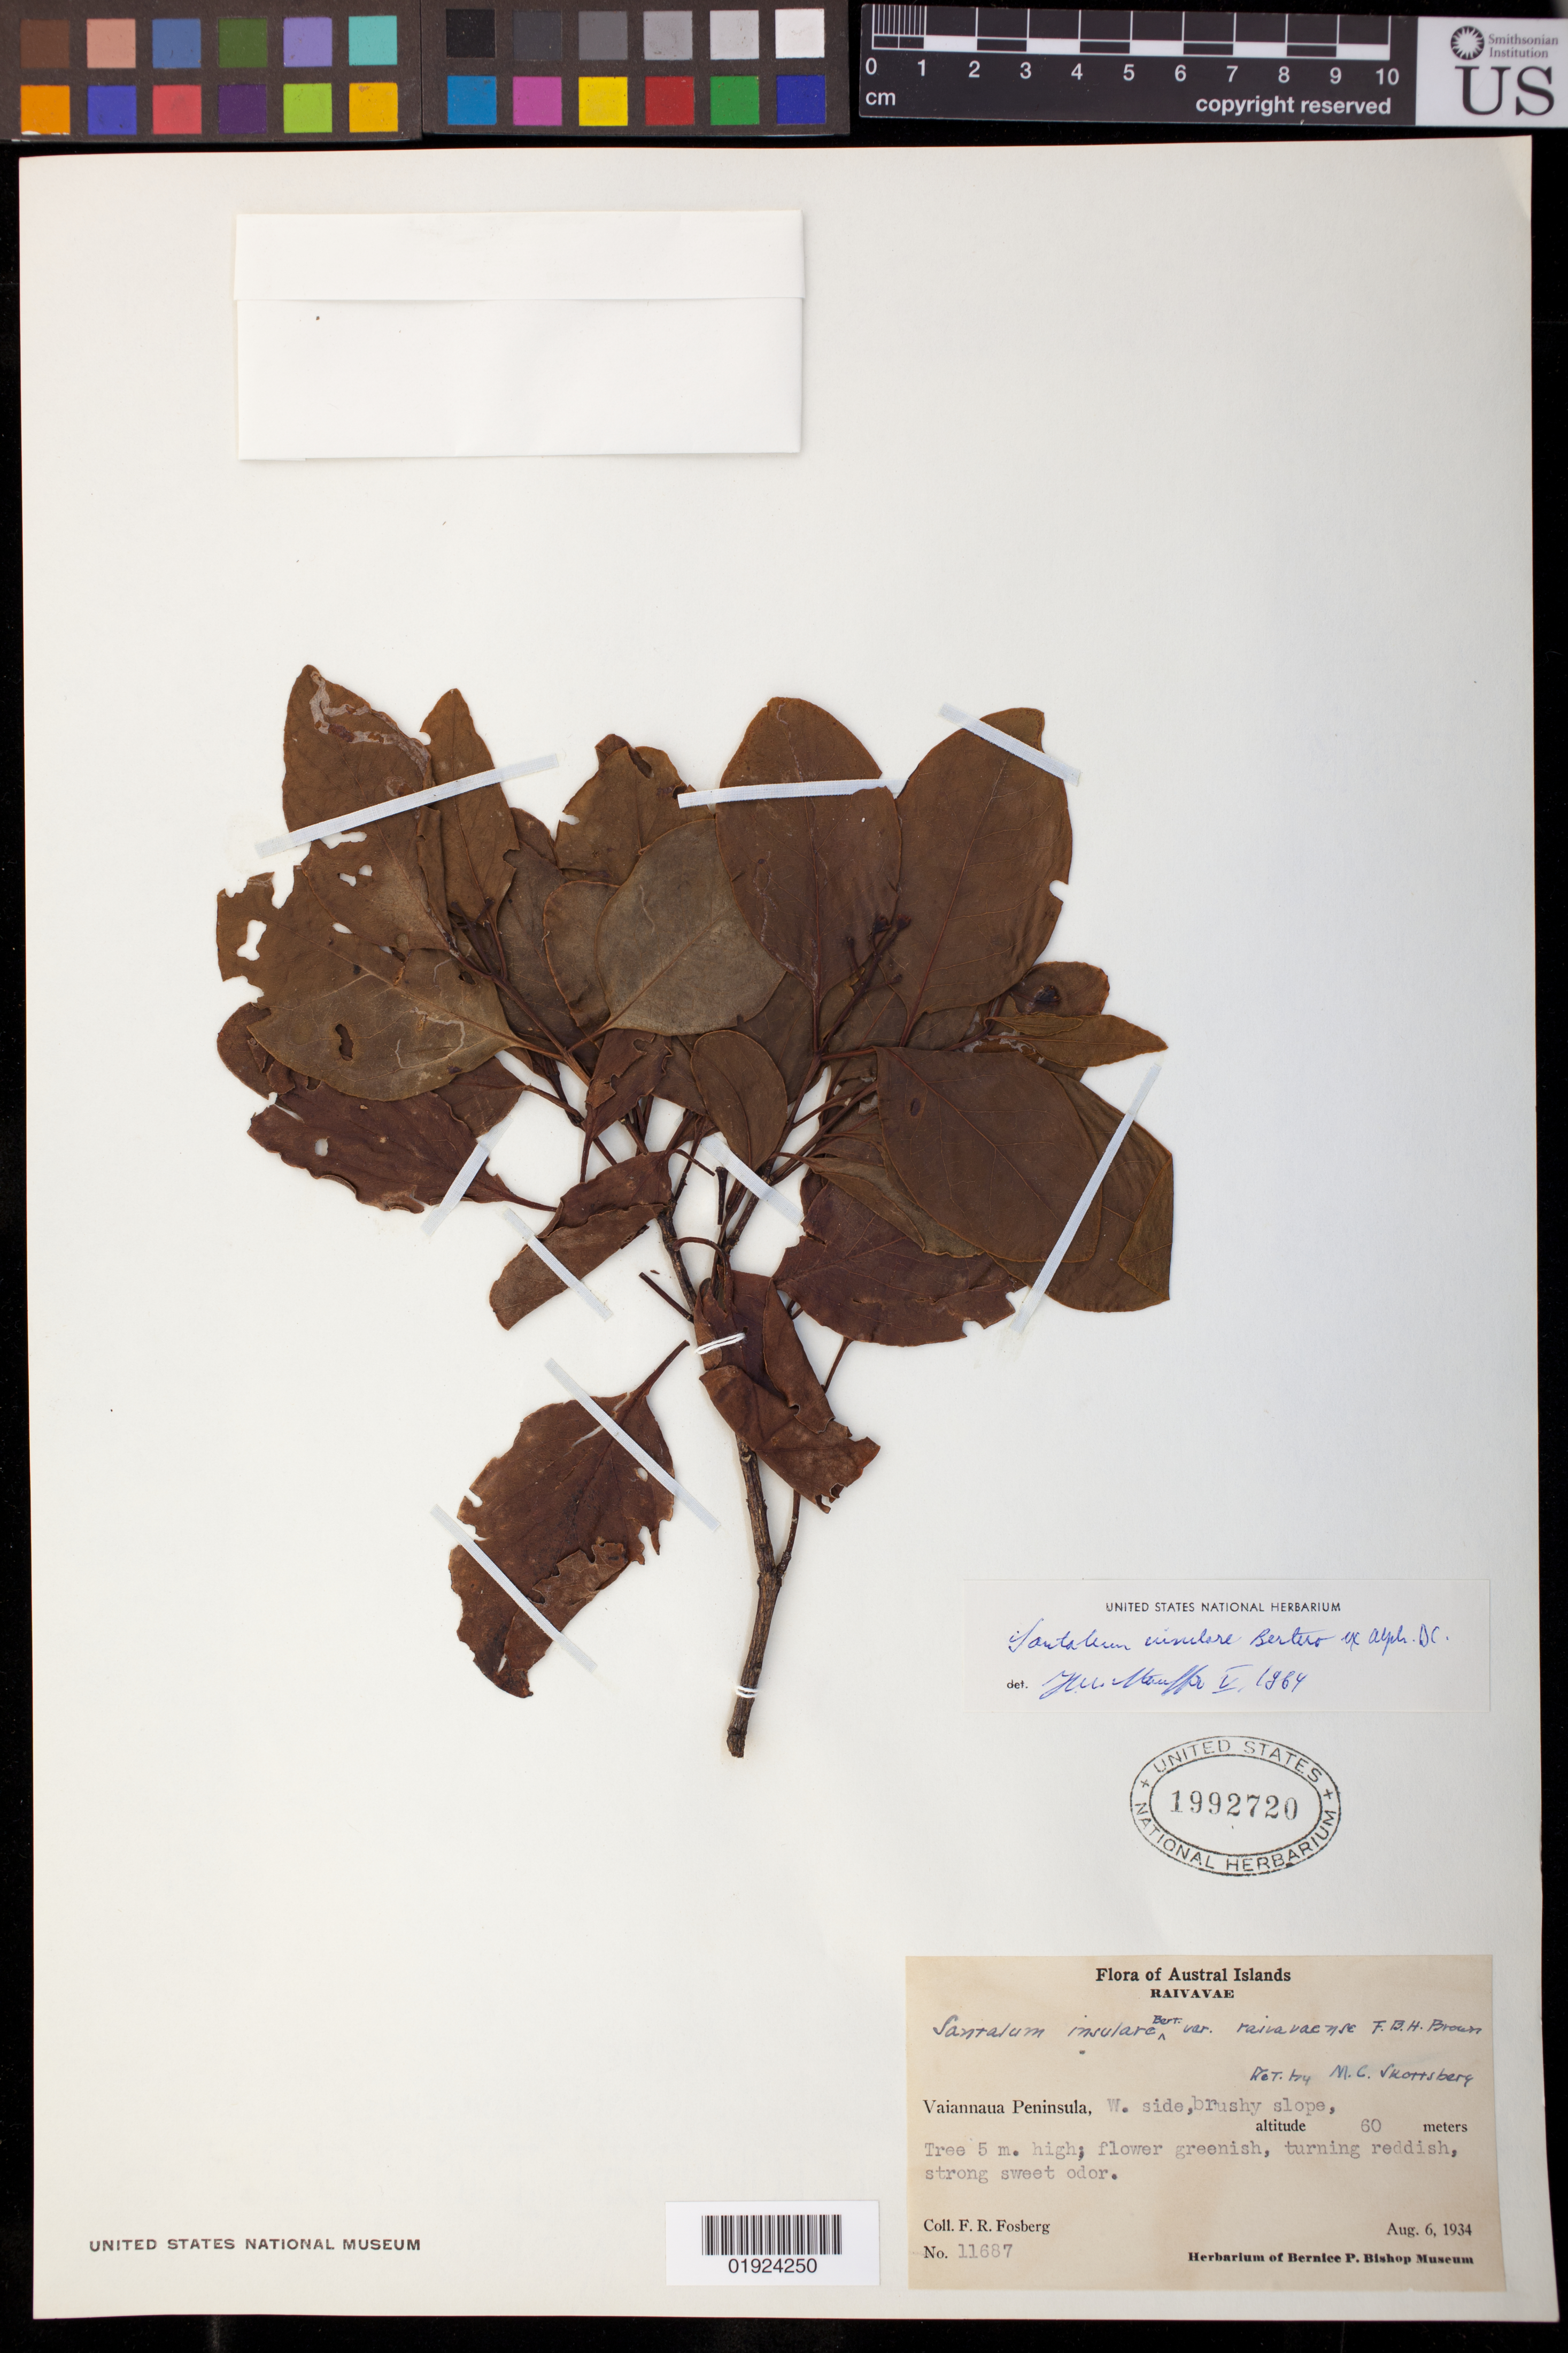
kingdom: Plantae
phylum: Tracheophyta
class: Magnoliopsida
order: Santalales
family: Santalaceae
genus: Santalum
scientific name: Santalum insulare var. raivavaense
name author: F. Br.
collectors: F. R. Fosberg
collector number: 11687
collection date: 1934-08-06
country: French Polynesia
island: Raivavae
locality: Raivavae, Vaiannaua Peninsula, W. side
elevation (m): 60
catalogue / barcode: US 1992720